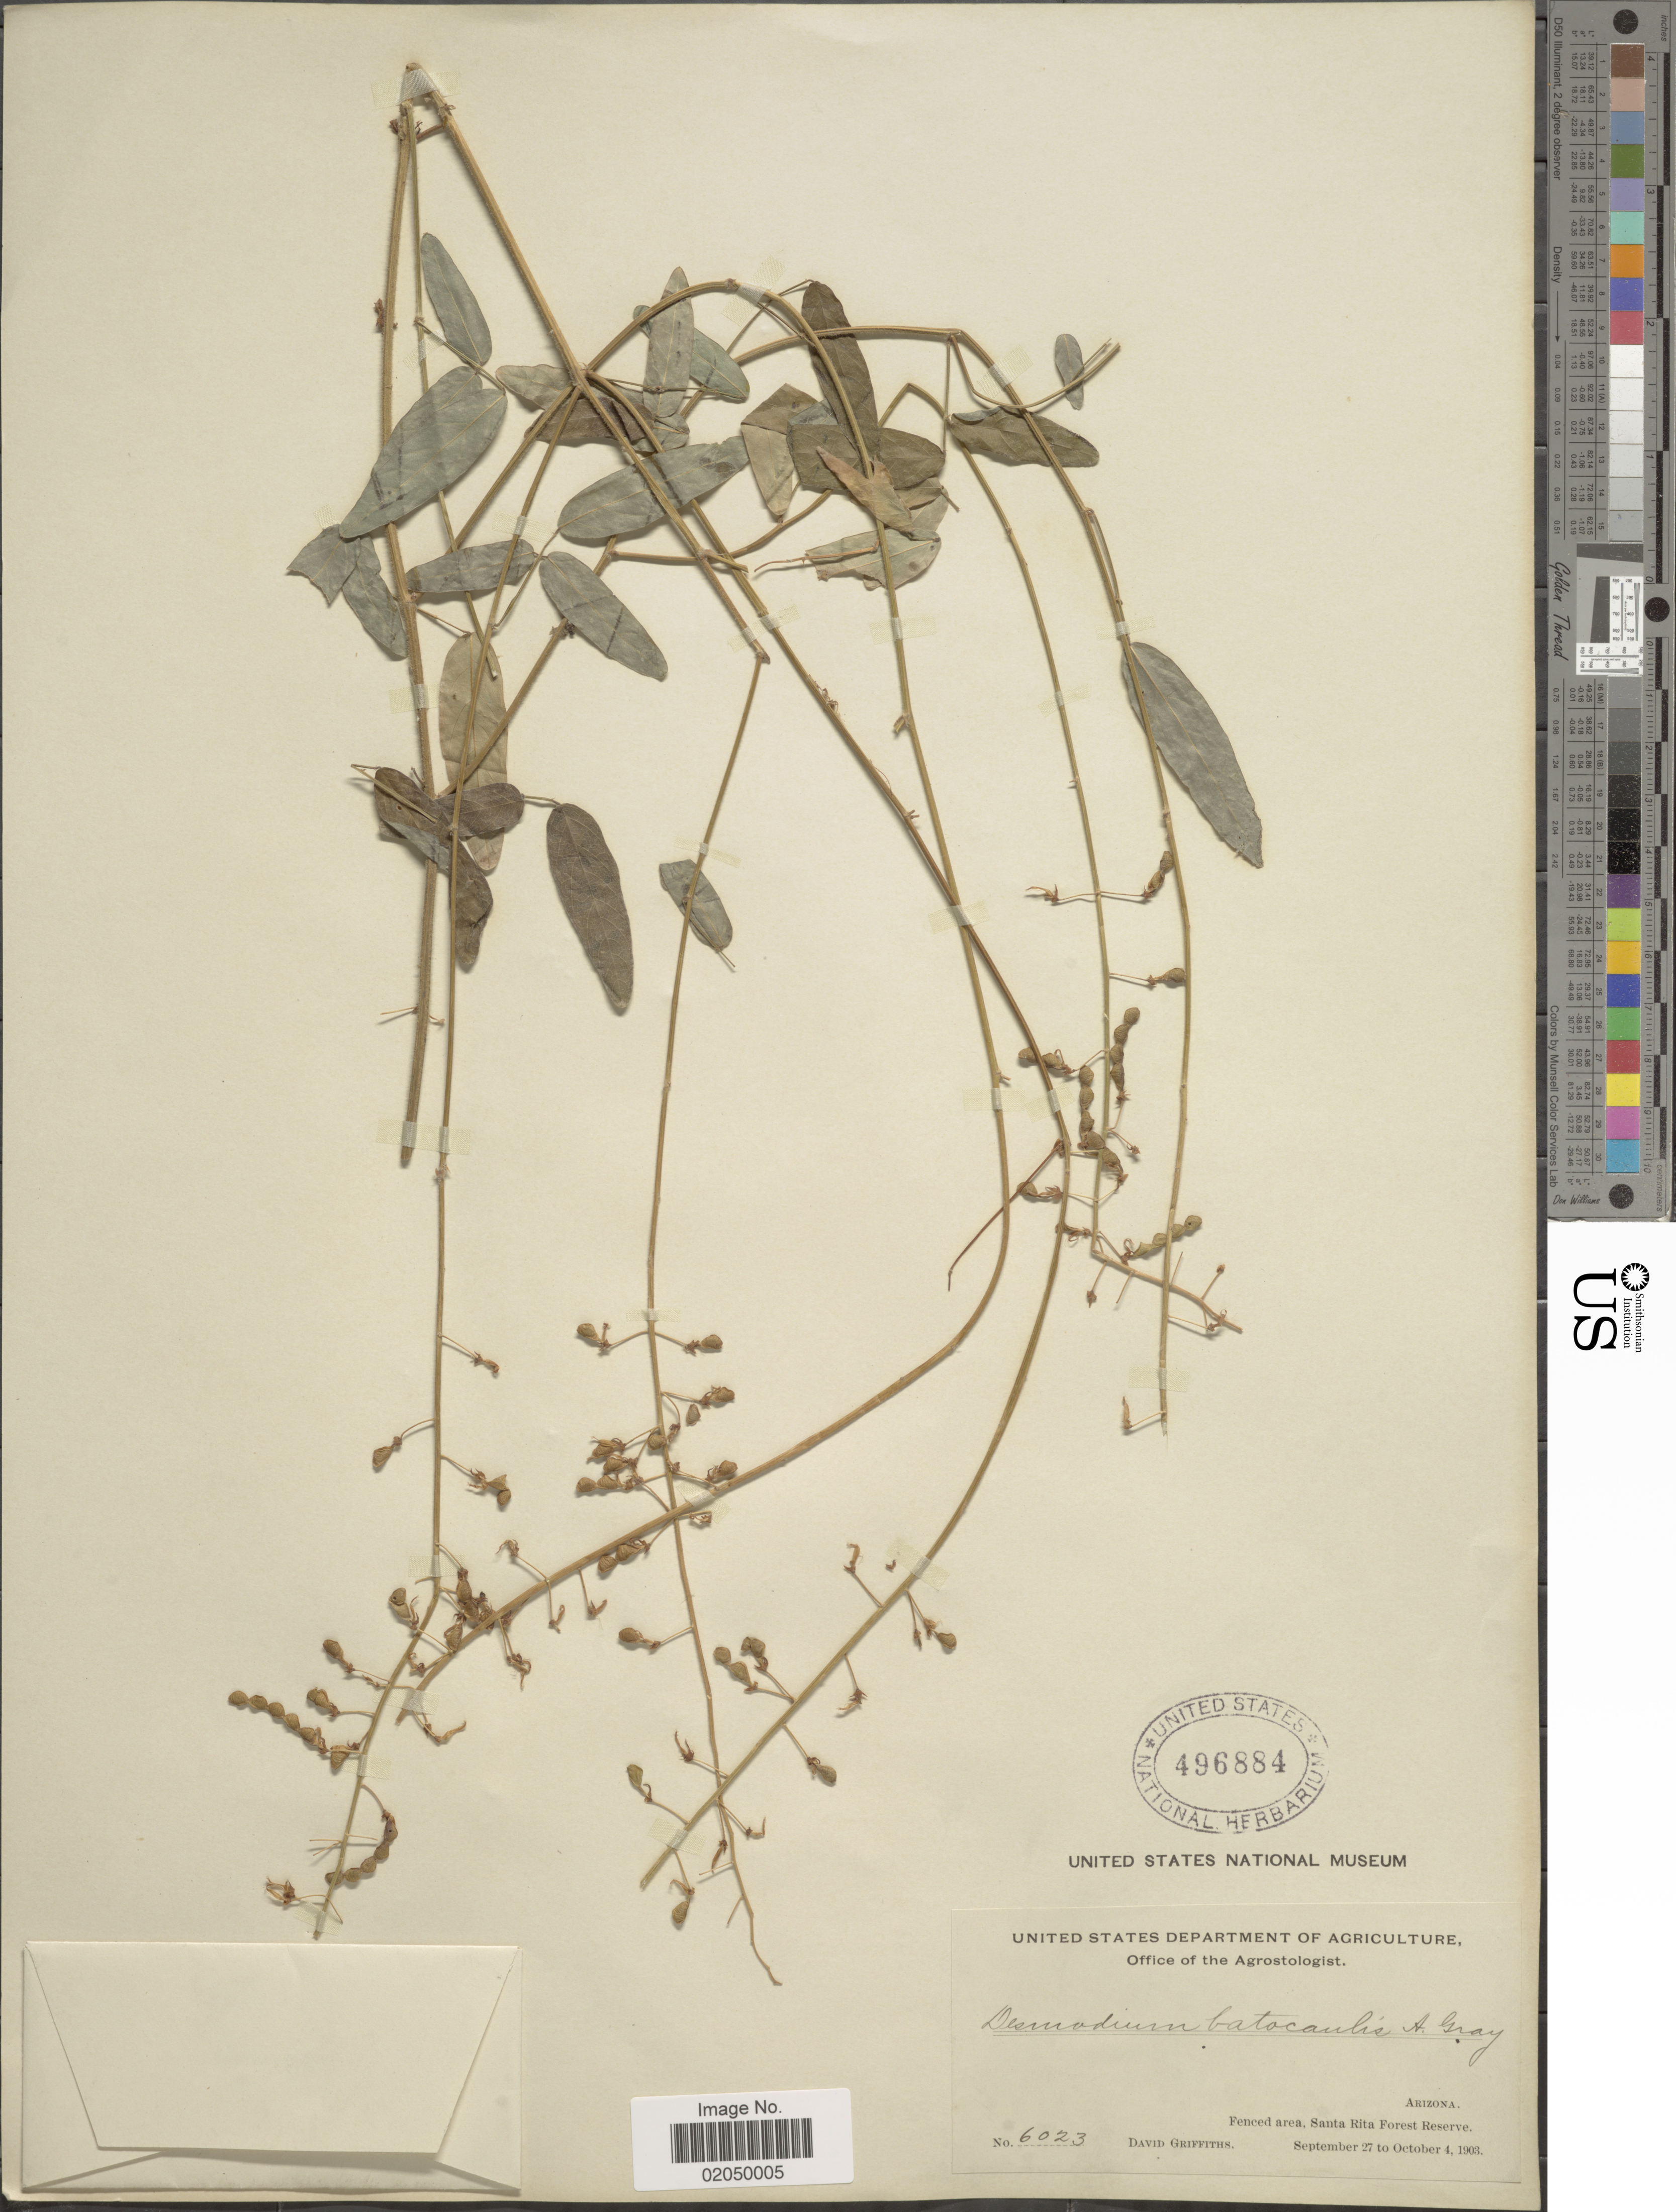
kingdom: Plantae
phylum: Tracheophyta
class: Magnoliopsida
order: Fabales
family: Fabaceae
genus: Desmodium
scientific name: Desmodium batocaulon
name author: A. Gray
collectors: D. Griffiths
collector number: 6023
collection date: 1903-09-27/1903-10-04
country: United States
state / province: Arizona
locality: Fenced area, Santa Rita Forest Reserve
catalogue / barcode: US 496884